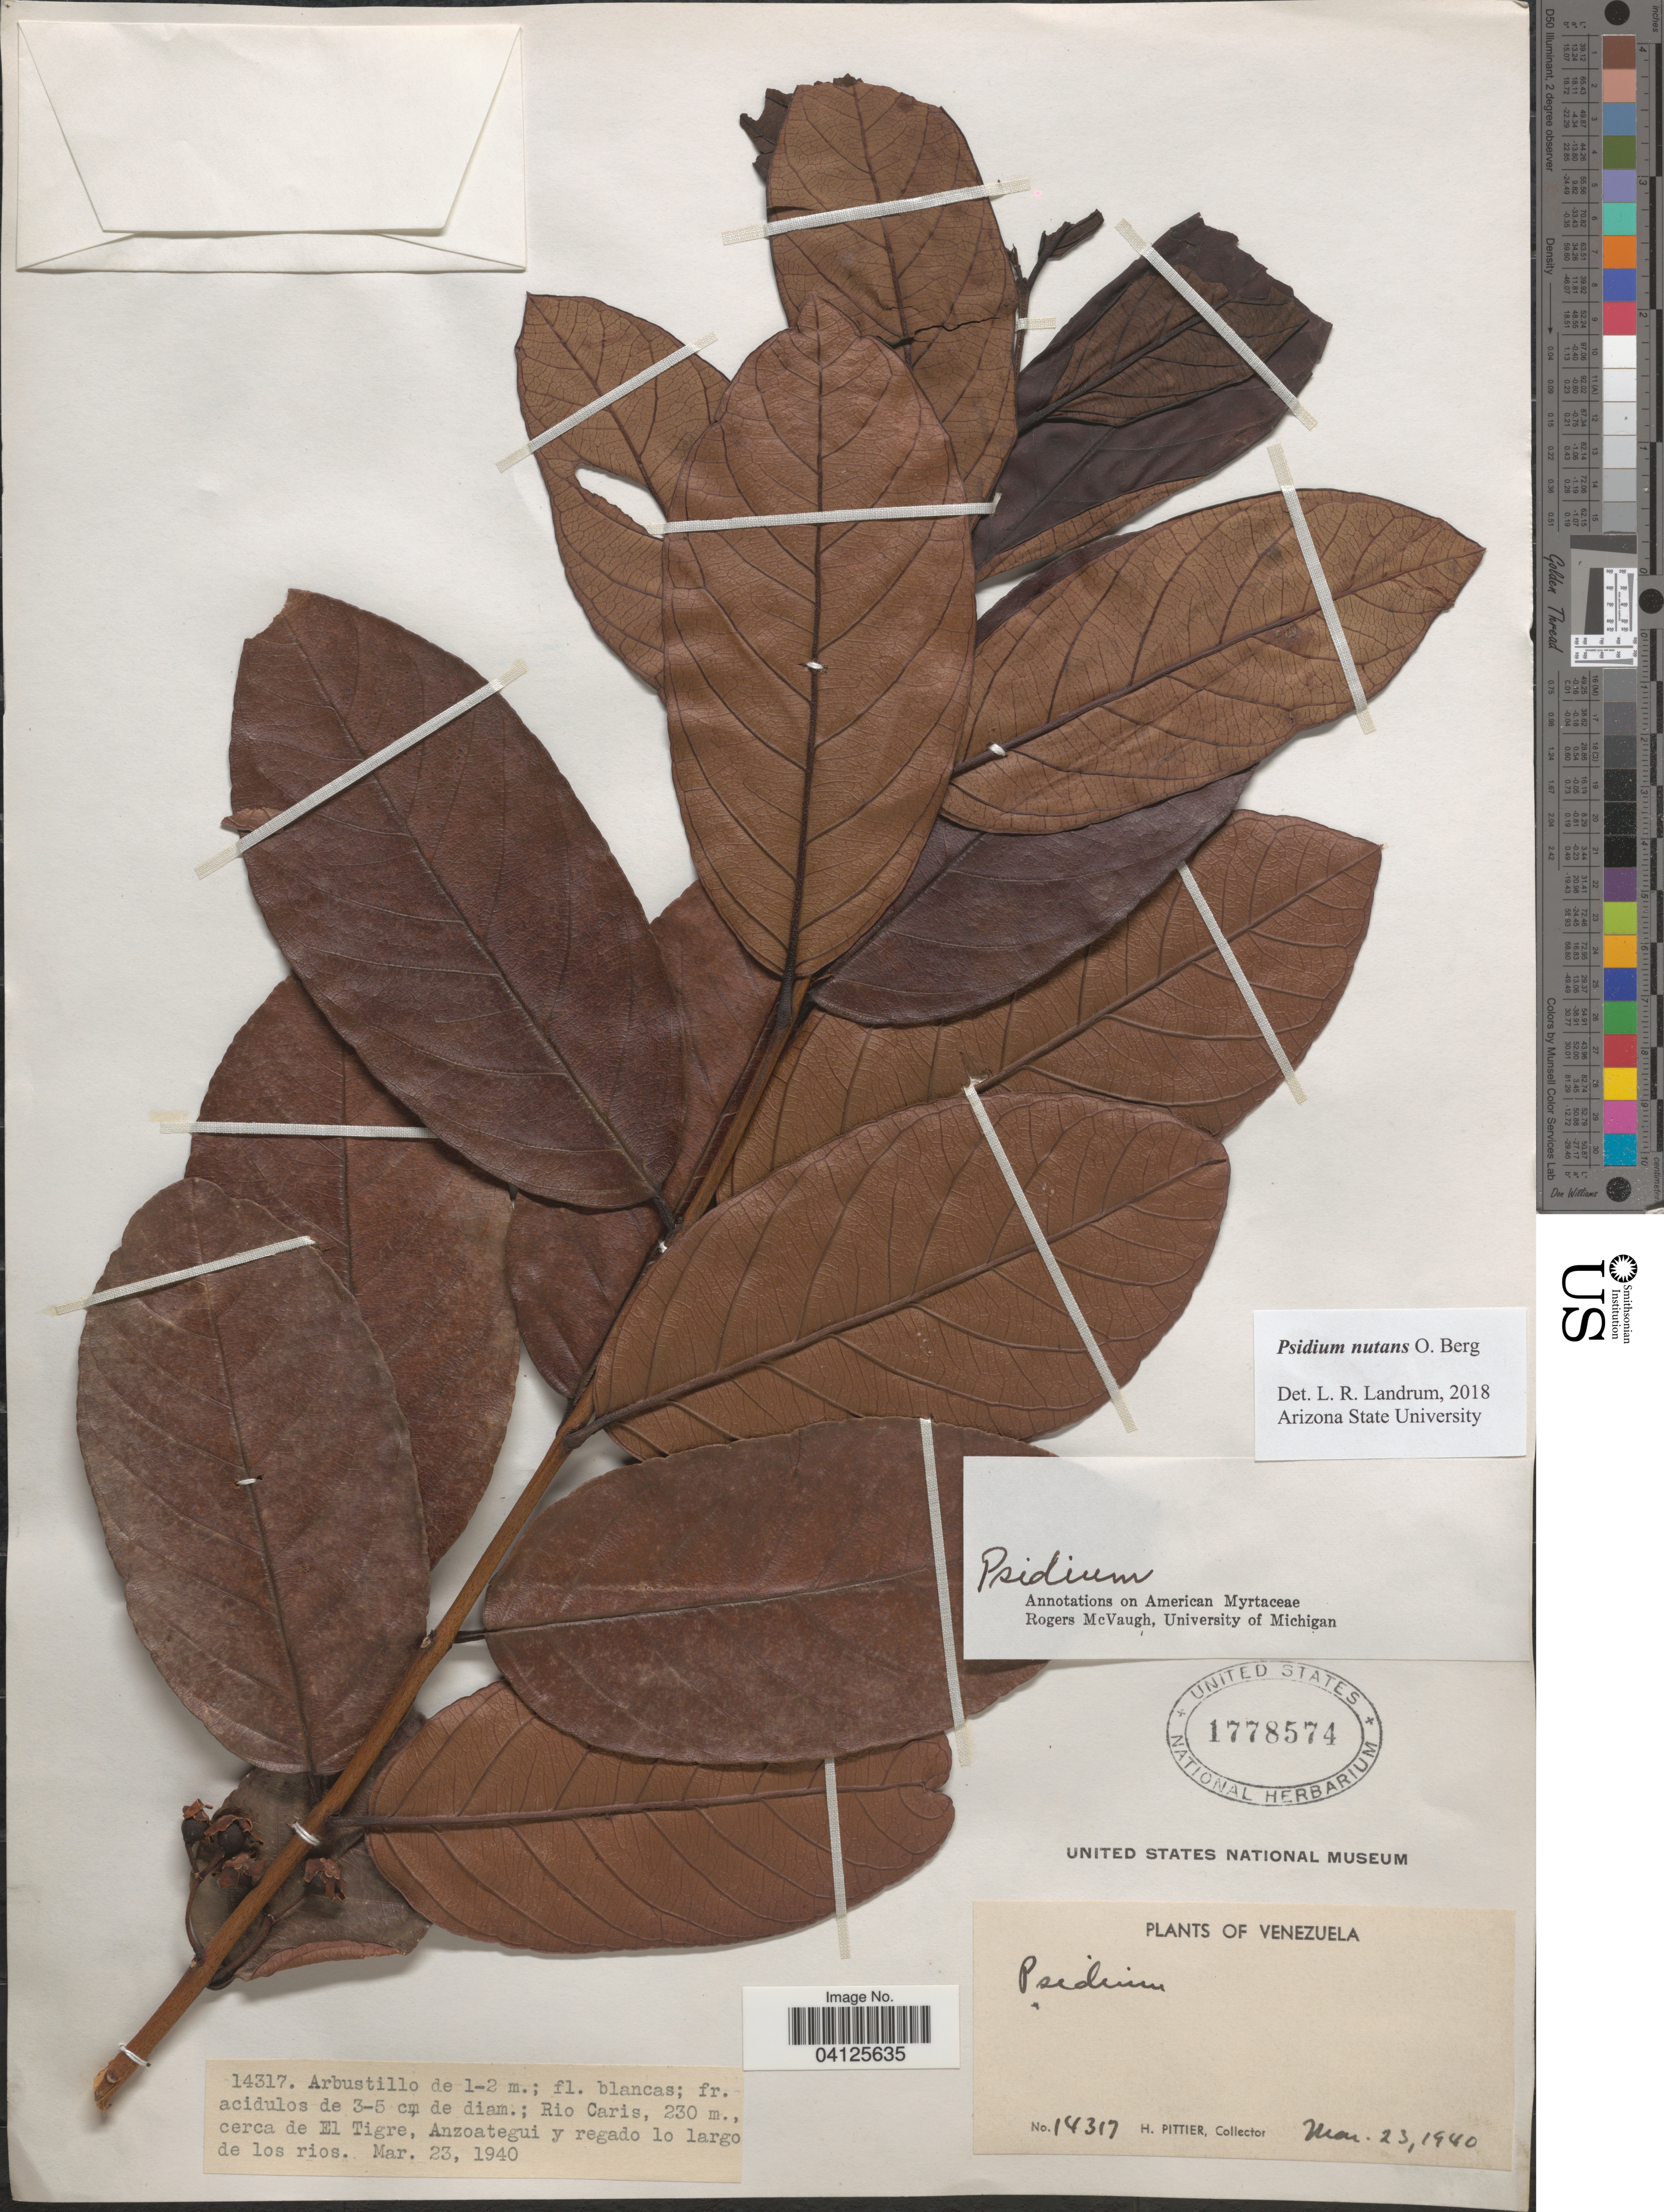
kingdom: Plantae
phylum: Tracheophyta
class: Magnoliopsida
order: Myrtales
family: Myrtaceae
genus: Psidium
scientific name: Psidium nutans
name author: O. Berg in Mart.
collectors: H. F. Pittier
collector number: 14317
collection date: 1940-03-23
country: Venezuela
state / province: Anzoátegui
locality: Rio Caris, cerca de El Tigre, Anzoategui y regado lo largo de los rios.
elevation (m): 230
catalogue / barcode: US 1778574